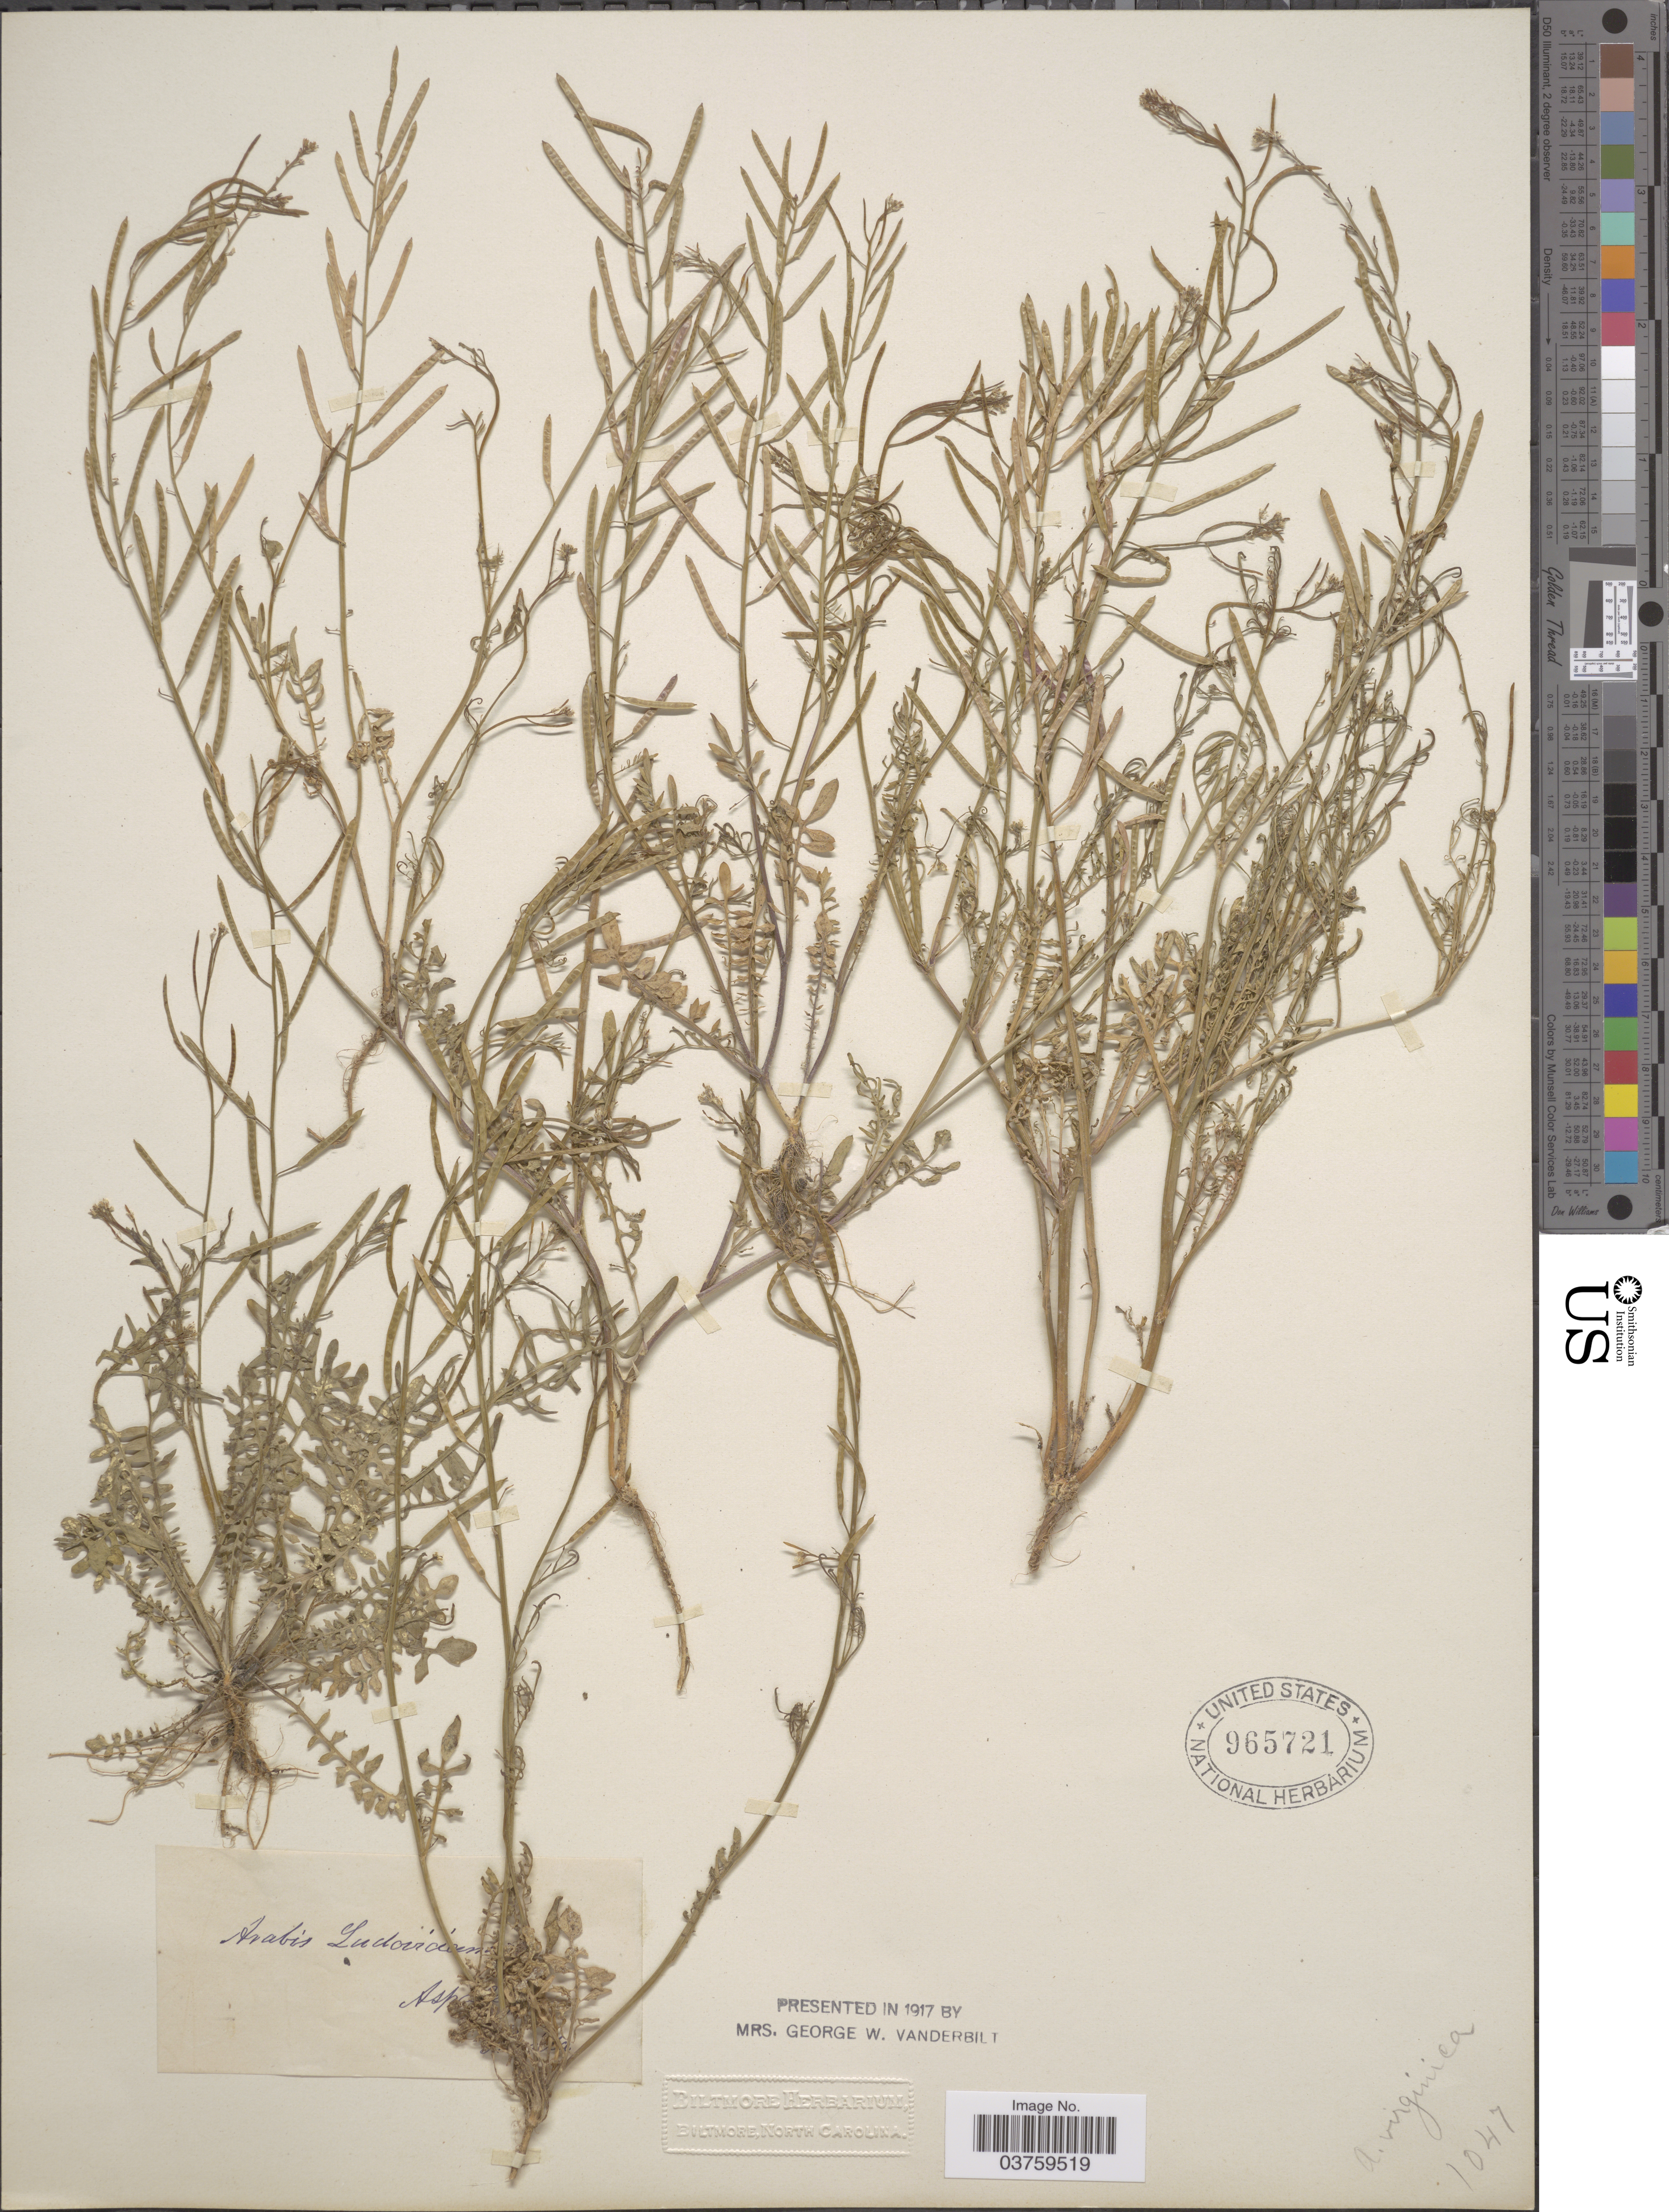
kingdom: Plantae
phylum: Tracheophyta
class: Magnoliopsida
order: Brassicales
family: Brassicaceae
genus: Arabis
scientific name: Arabis ludoviciana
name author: (Hook.) C.A. Mey.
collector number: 1047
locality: Asp!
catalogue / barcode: US 965721